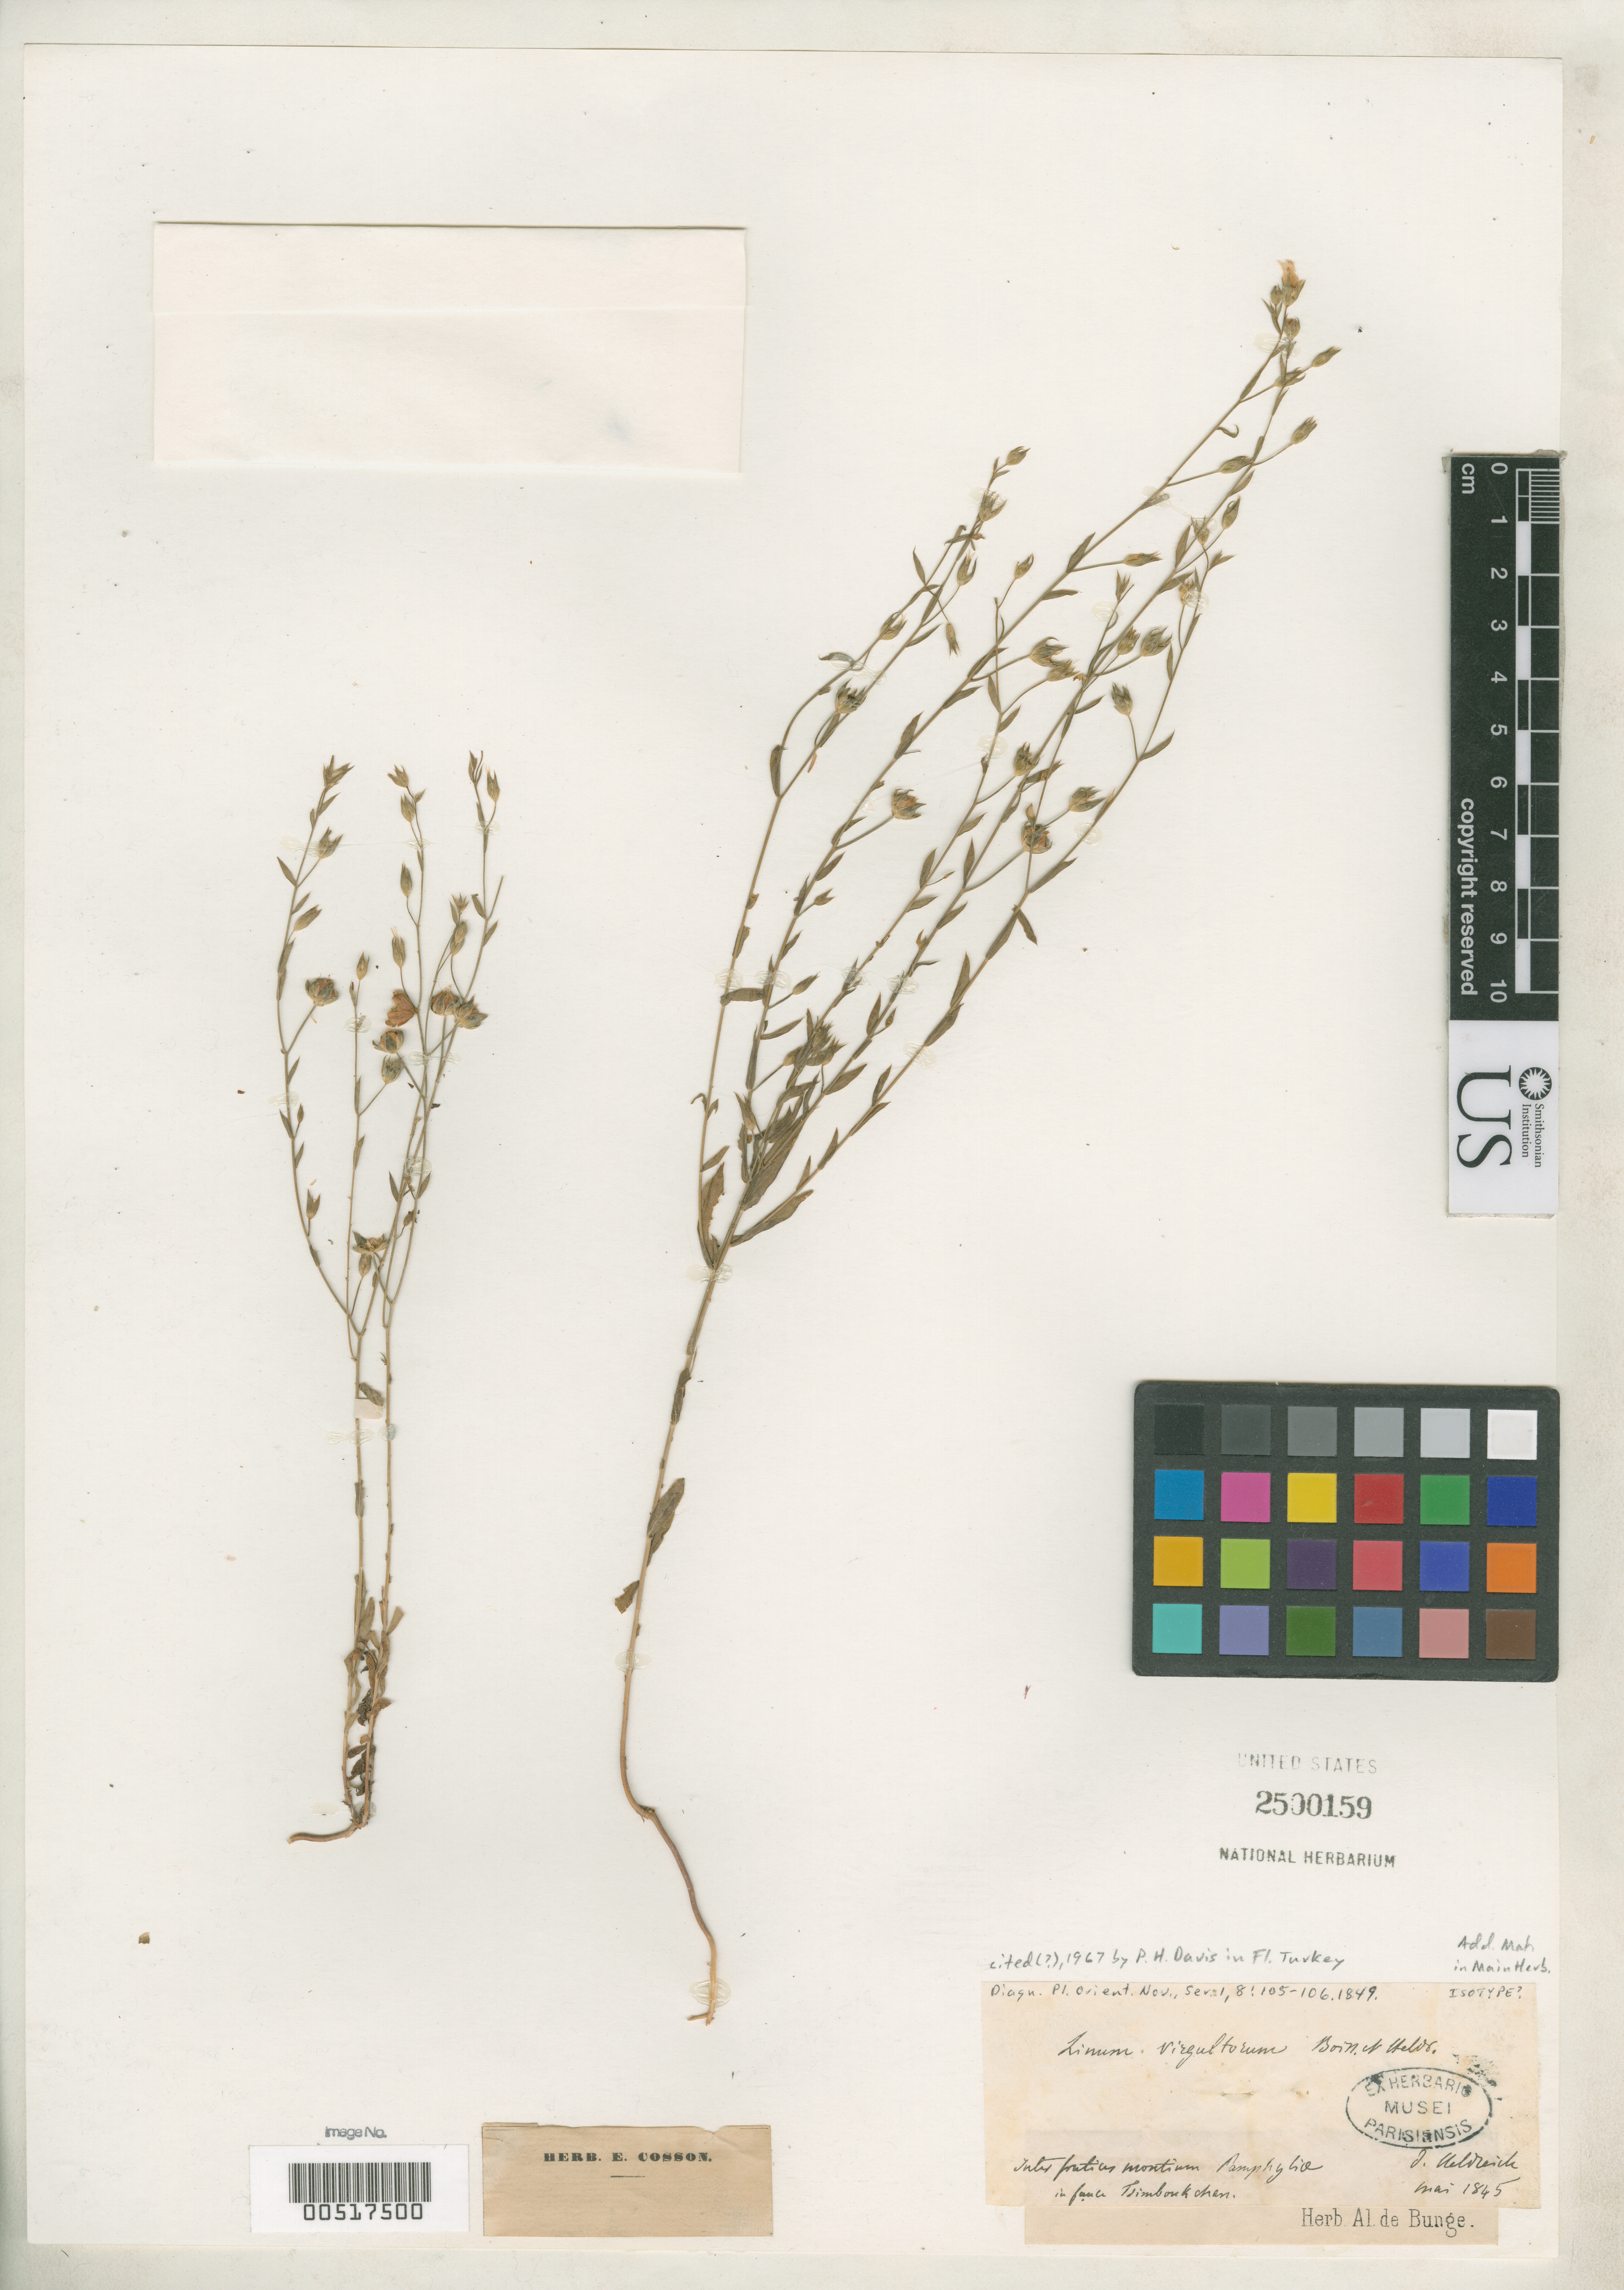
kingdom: Plantae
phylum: Tracheophyta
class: Magnoliopsida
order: Malpighiales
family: Linaceae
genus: Linum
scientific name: Linum virgultorum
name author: Boiss. & Heldr. ex Planch.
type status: Isotype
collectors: T. H. von Heldreich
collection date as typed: May 1845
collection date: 1845-05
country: Turkey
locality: Inter fruticis montium Pamphyliae in fauce Tsimboukchan.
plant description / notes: Also published in Diagn. Pl. Orient. Nov., ser. 1, 8: 105-106 (1849). Cited (?) by P.H. Davis in Fl. Turkey, 1967.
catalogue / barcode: US 2500159